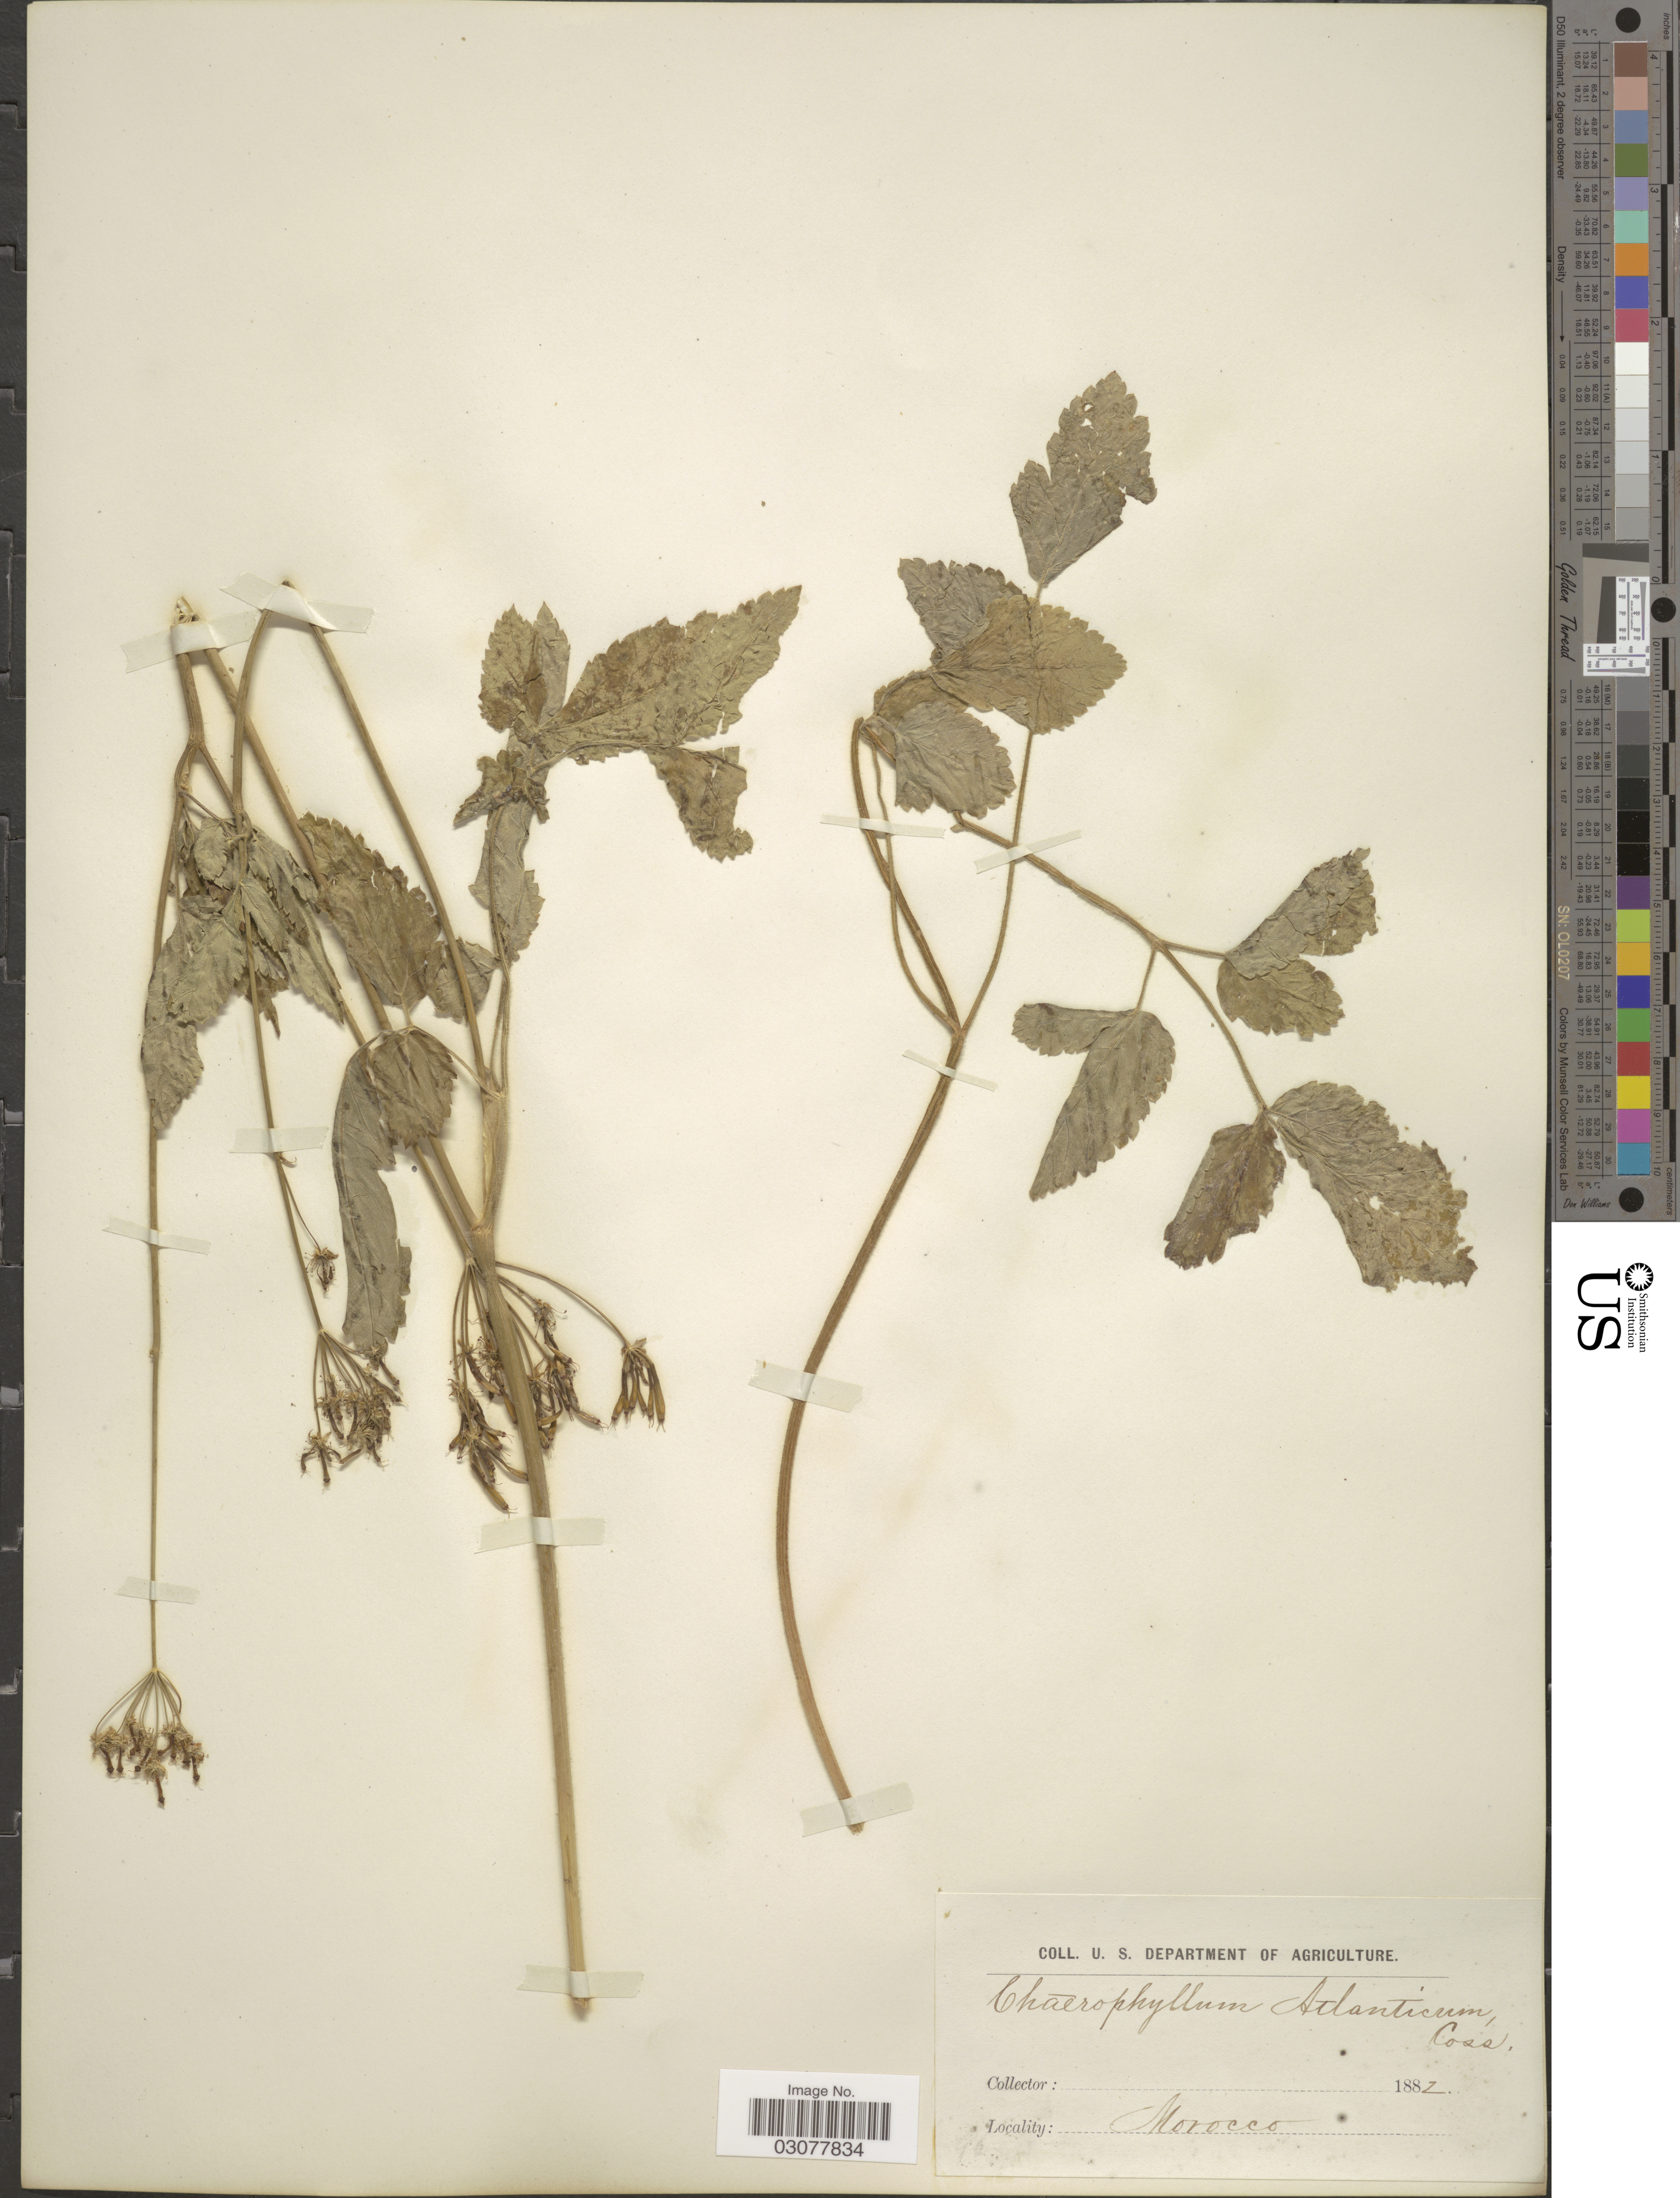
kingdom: Plantae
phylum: Tracheophyta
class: Magnoliopsida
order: Apiales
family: Apiaceae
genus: Chaerophyllum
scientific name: Chaerophyllum atlanticum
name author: Coss. ex Batt.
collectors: U.S. Department of Agriculture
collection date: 1882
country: Morocco